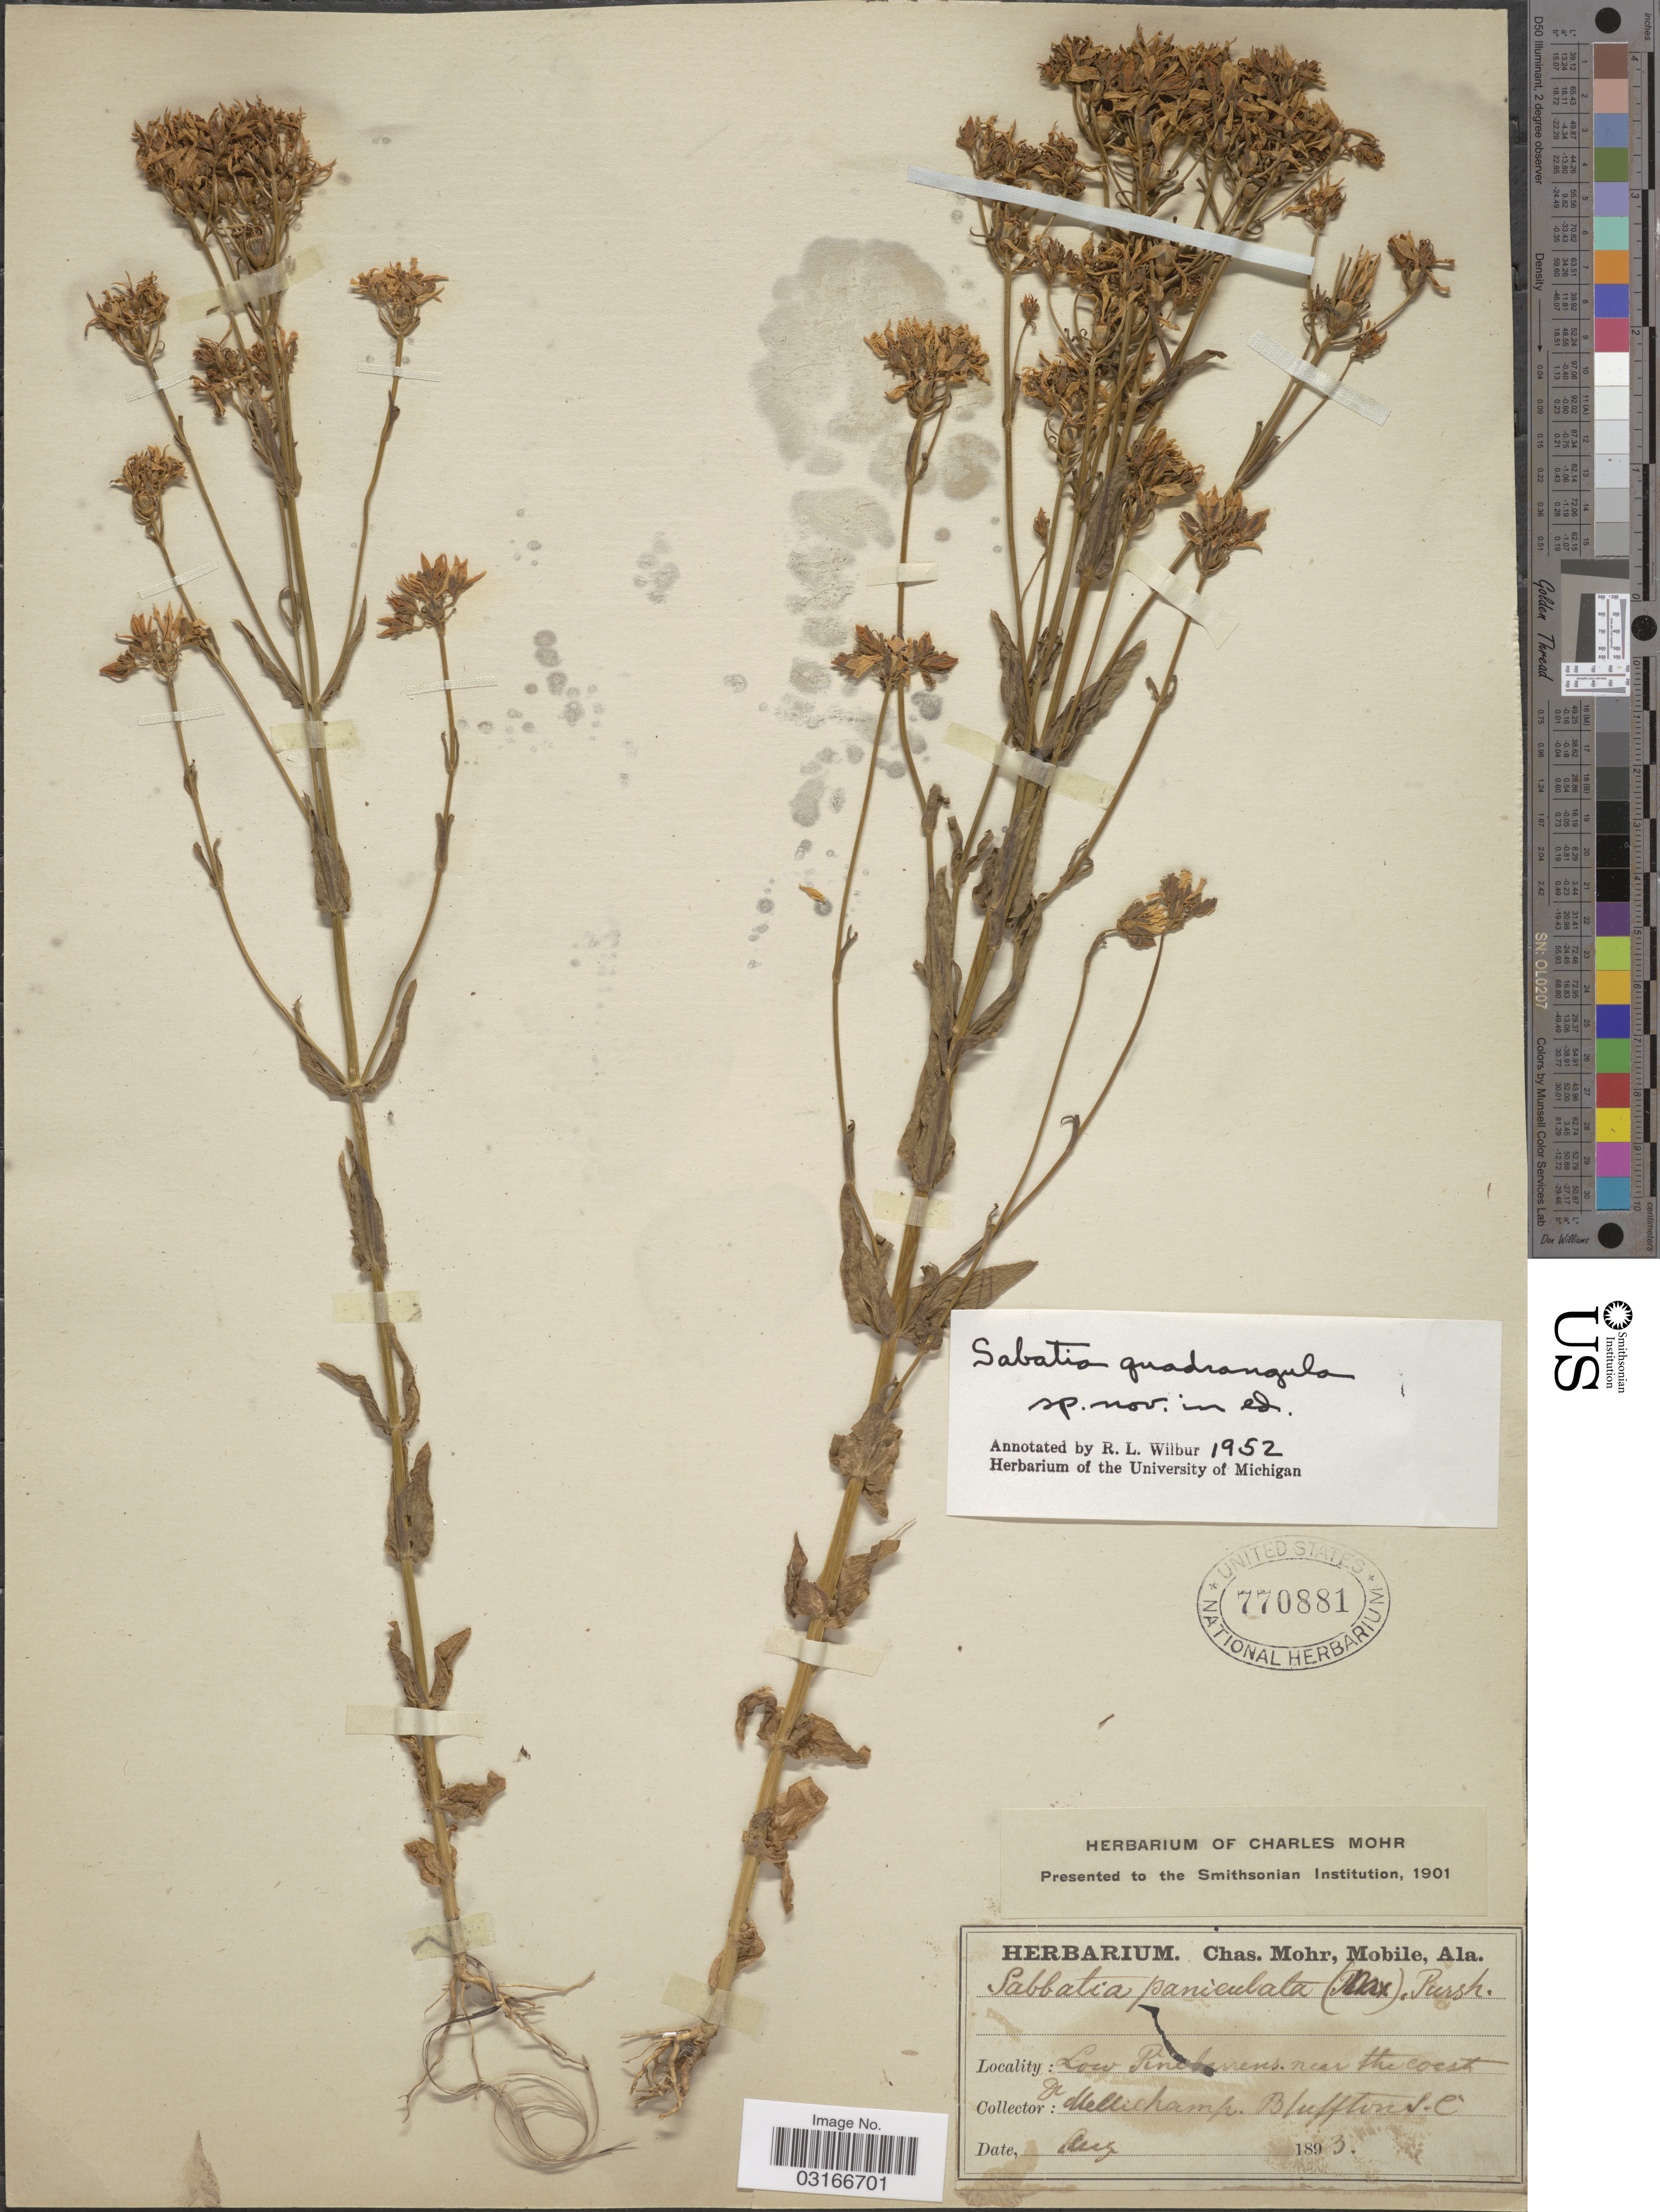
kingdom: Plantae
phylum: Tracheophyta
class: Magnoliopsida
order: Gentianales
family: Gentianaceae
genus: Sabatia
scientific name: Sabatia quadrangula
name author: Wilbur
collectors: -. Mellichamp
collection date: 1893-08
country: United States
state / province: South Carolina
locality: Low Pinebarrens near the coast. Bluffton S. C.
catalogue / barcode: US 770881